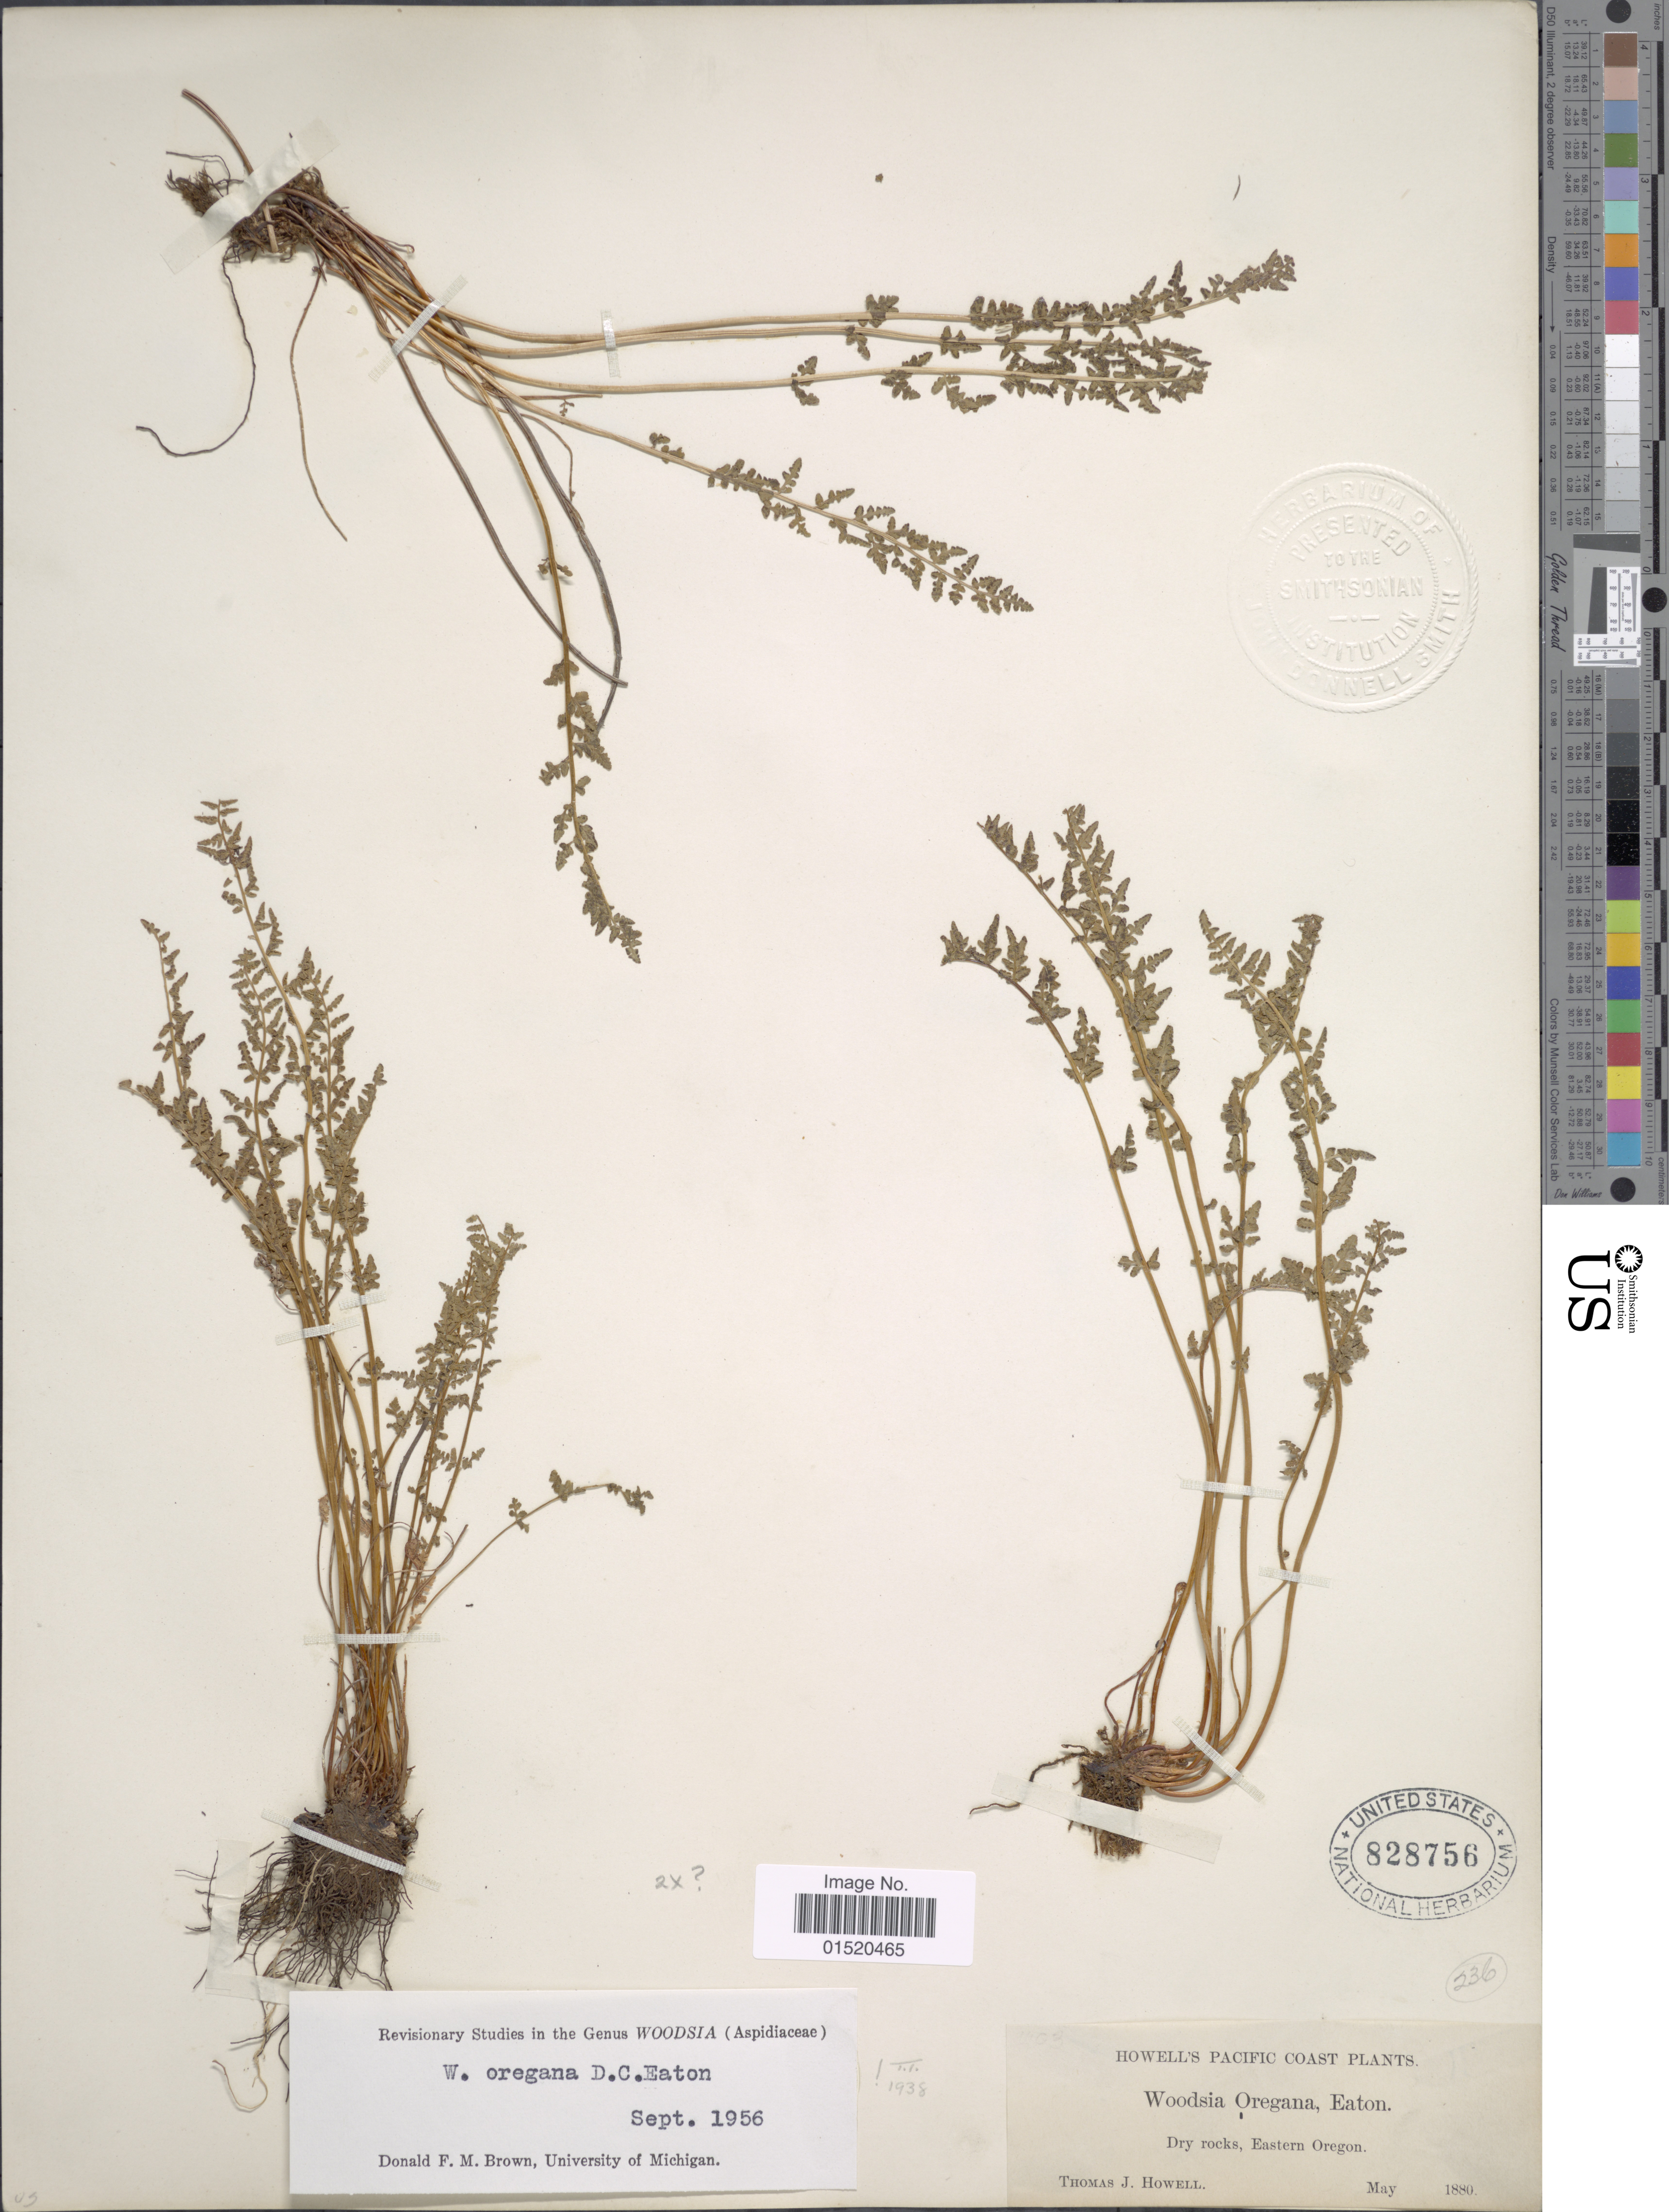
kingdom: Plantae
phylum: Tracheophyta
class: Polypodiopsida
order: Polypodiales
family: Woodsiaceae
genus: Woodsia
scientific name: Woodsia oregana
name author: D.C. Eaton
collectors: T. J. Howell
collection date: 1880-05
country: United States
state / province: Oregon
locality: Pacific Coast, dr rocks, Eastern Oregon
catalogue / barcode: US 828756